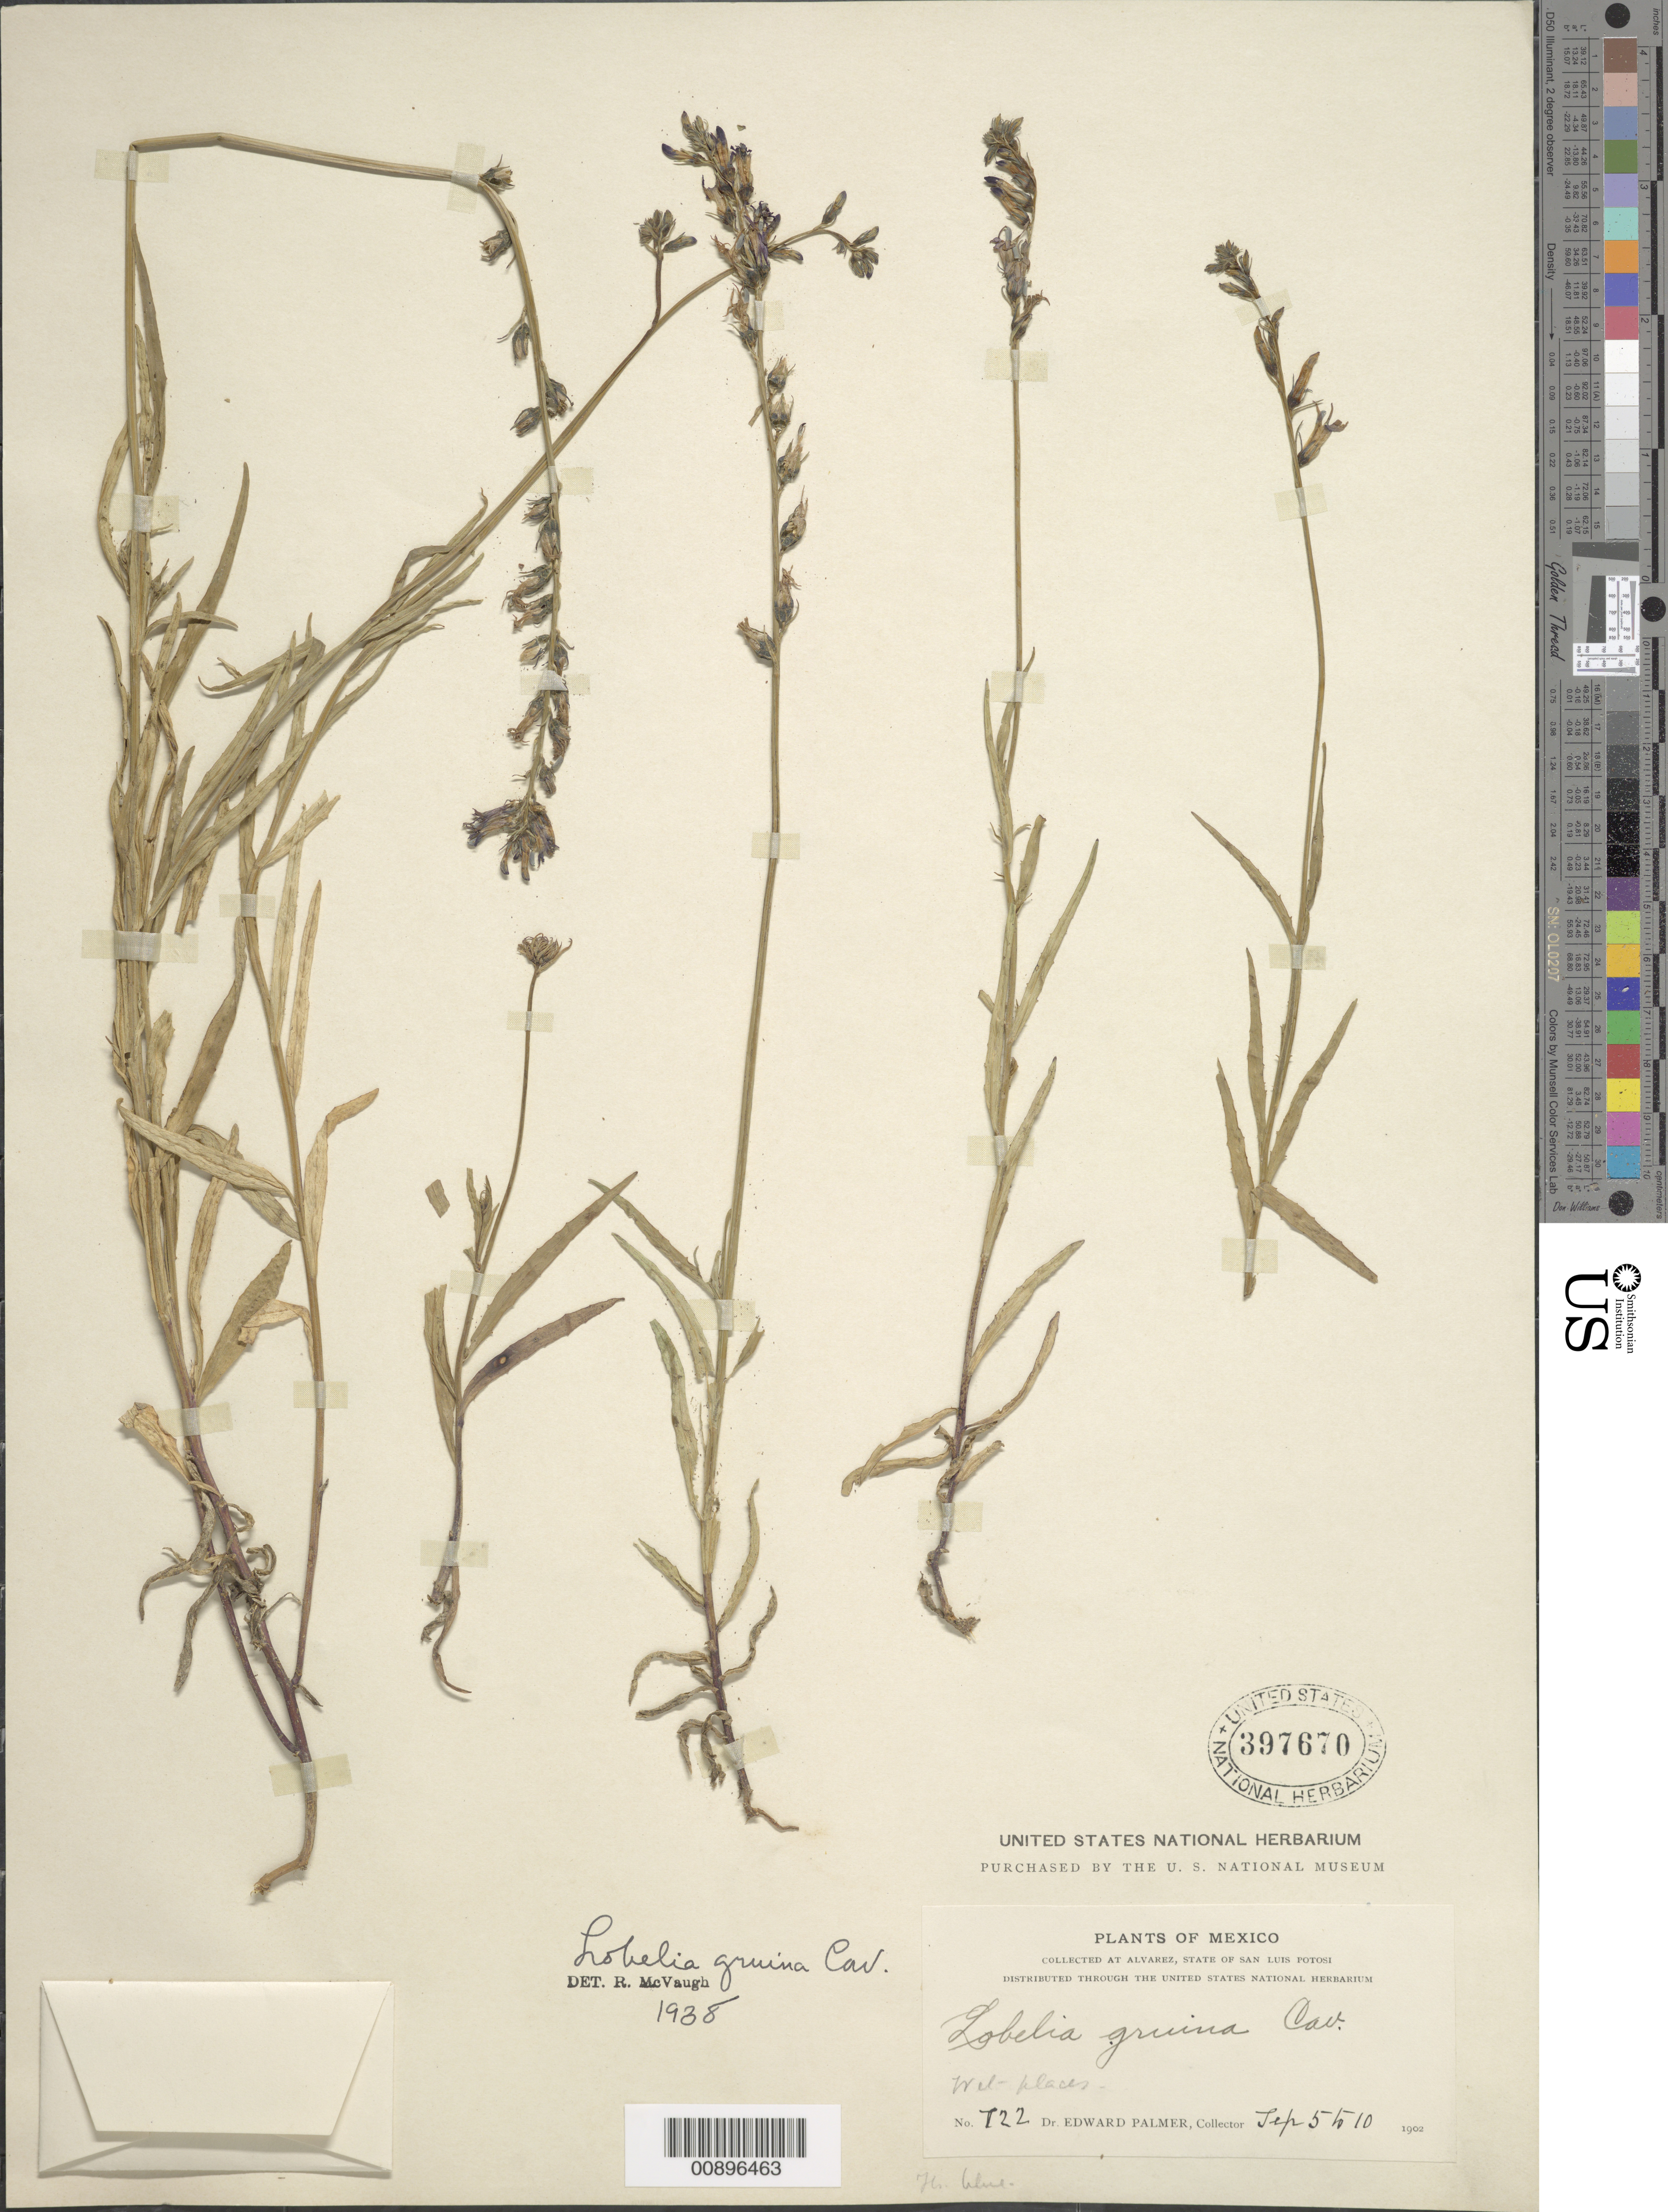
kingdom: Plantae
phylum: Tracheophyta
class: Magnoliopsida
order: Asterales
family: Campanulaceae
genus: Lobelia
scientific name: Lobelia gruina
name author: Cav.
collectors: E. Palmer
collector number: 722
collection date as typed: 05 Sep 1902 to 10 Sep 1902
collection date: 1902-09-05/1902-09-10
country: Mexico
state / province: San Luis Potosí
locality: Alvarez, San Luis Potosí.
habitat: Wet places.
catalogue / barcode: US 397670